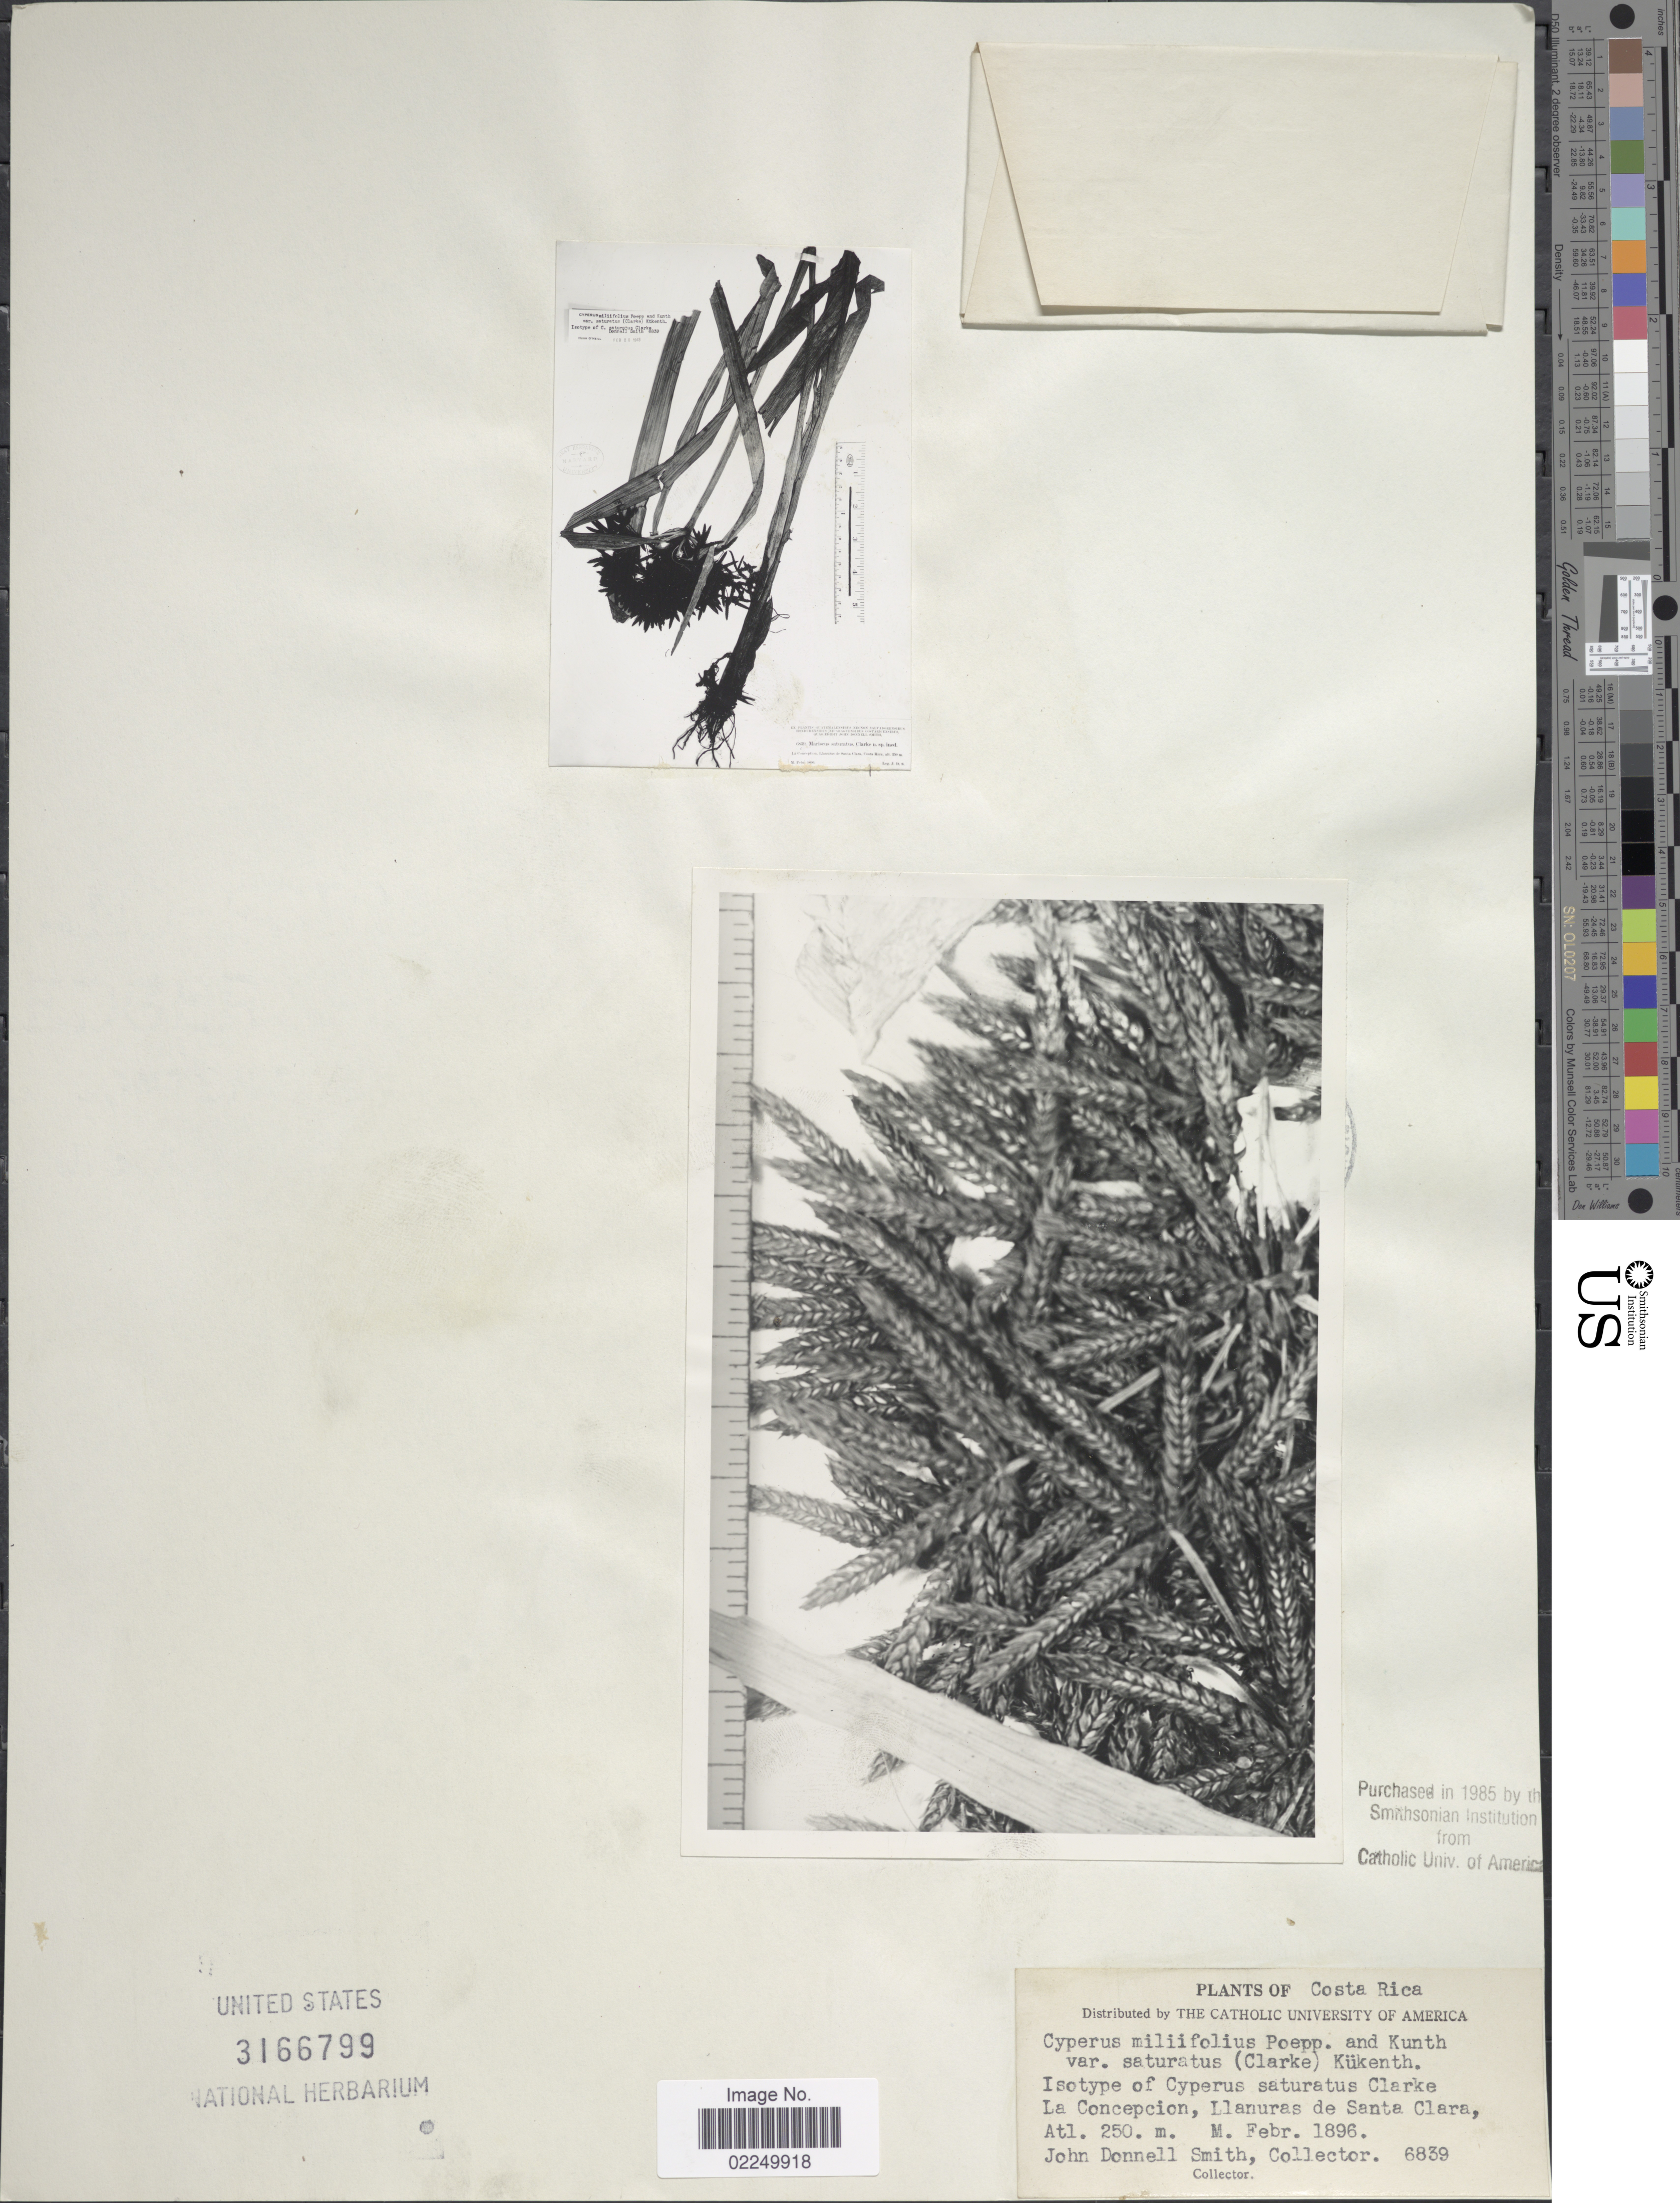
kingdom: Plantae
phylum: Tracheophyta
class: Liliopsida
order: Poales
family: Cyperaceae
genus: Cyperus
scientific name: Cyperus miliifolius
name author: Poepp. & Kunth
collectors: J. Donnell Smith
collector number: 6839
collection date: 1896-02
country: Costa Rica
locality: La Concepcion, Llanuras de Santa Clara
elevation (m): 250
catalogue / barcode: US 3166799